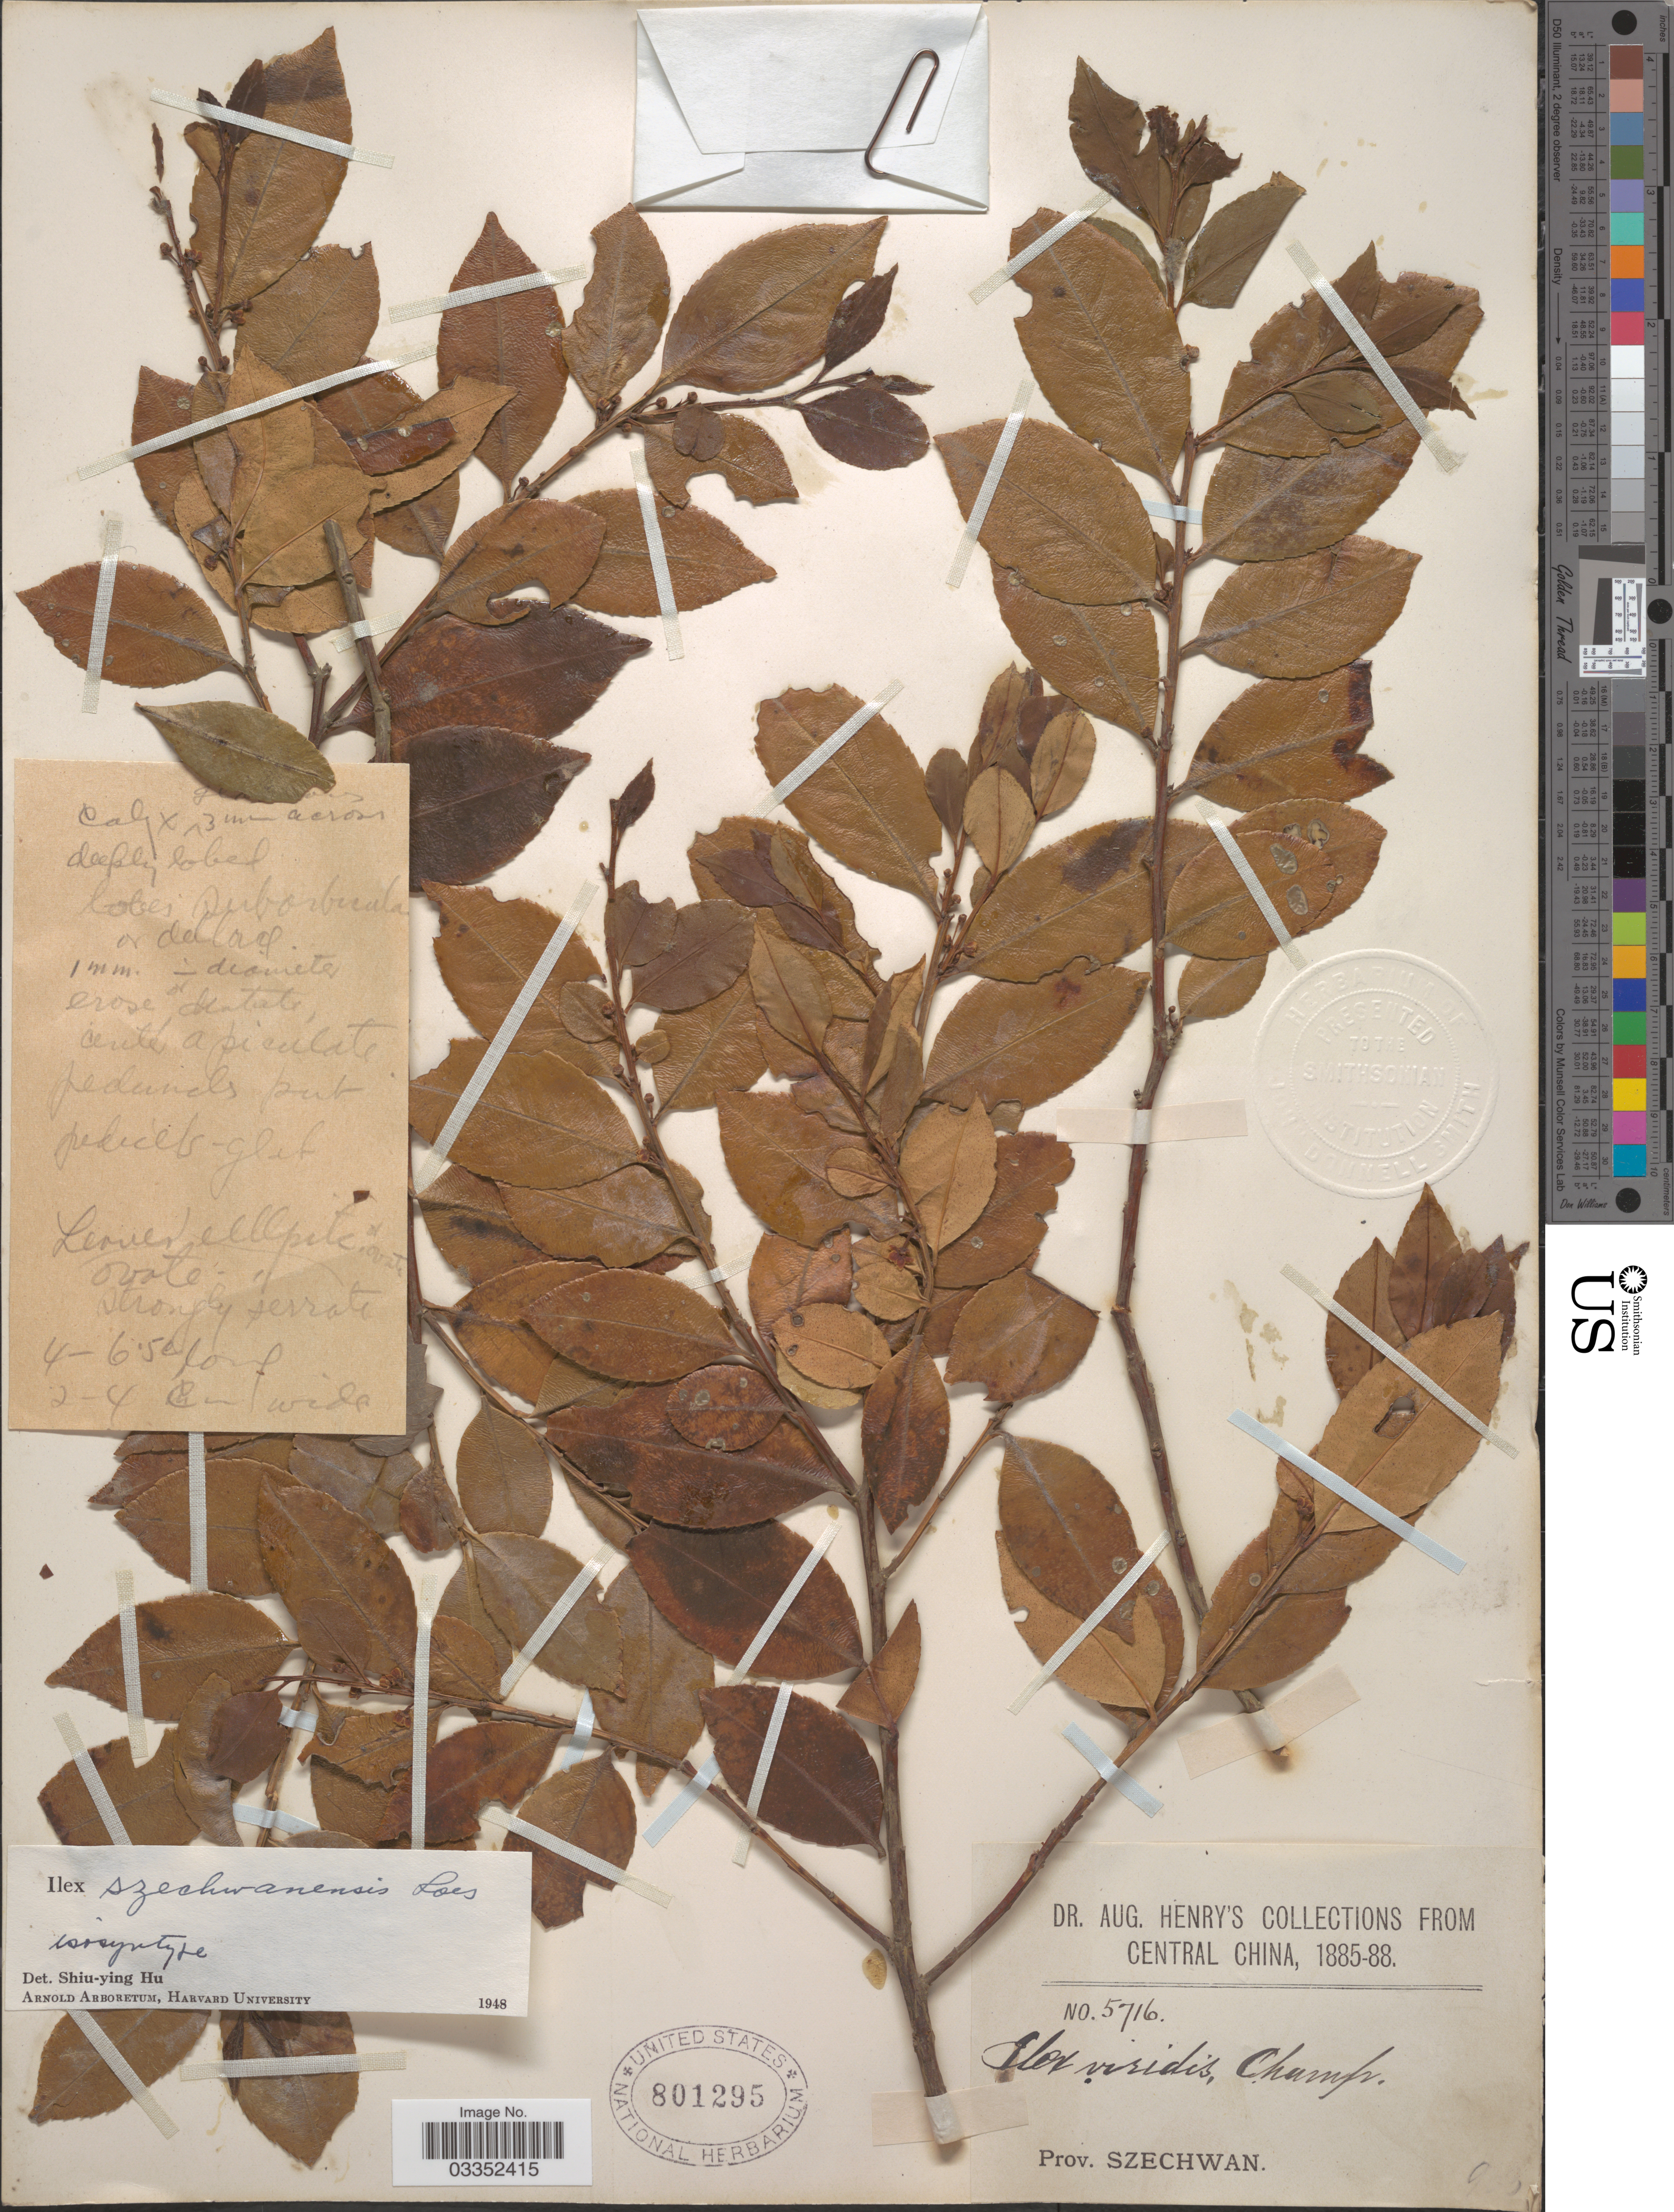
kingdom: Plantae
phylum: Tracheophyta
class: Magnoliopsida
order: Aquifoliales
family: Aquifoliaceae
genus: Ilex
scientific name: Ilex szechwanensis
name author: Loes.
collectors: A. Henry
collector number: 5716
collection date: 1885/1888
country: China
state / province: Sichuan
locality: Central China, Prov. Szechwan.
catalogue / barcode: US 801295